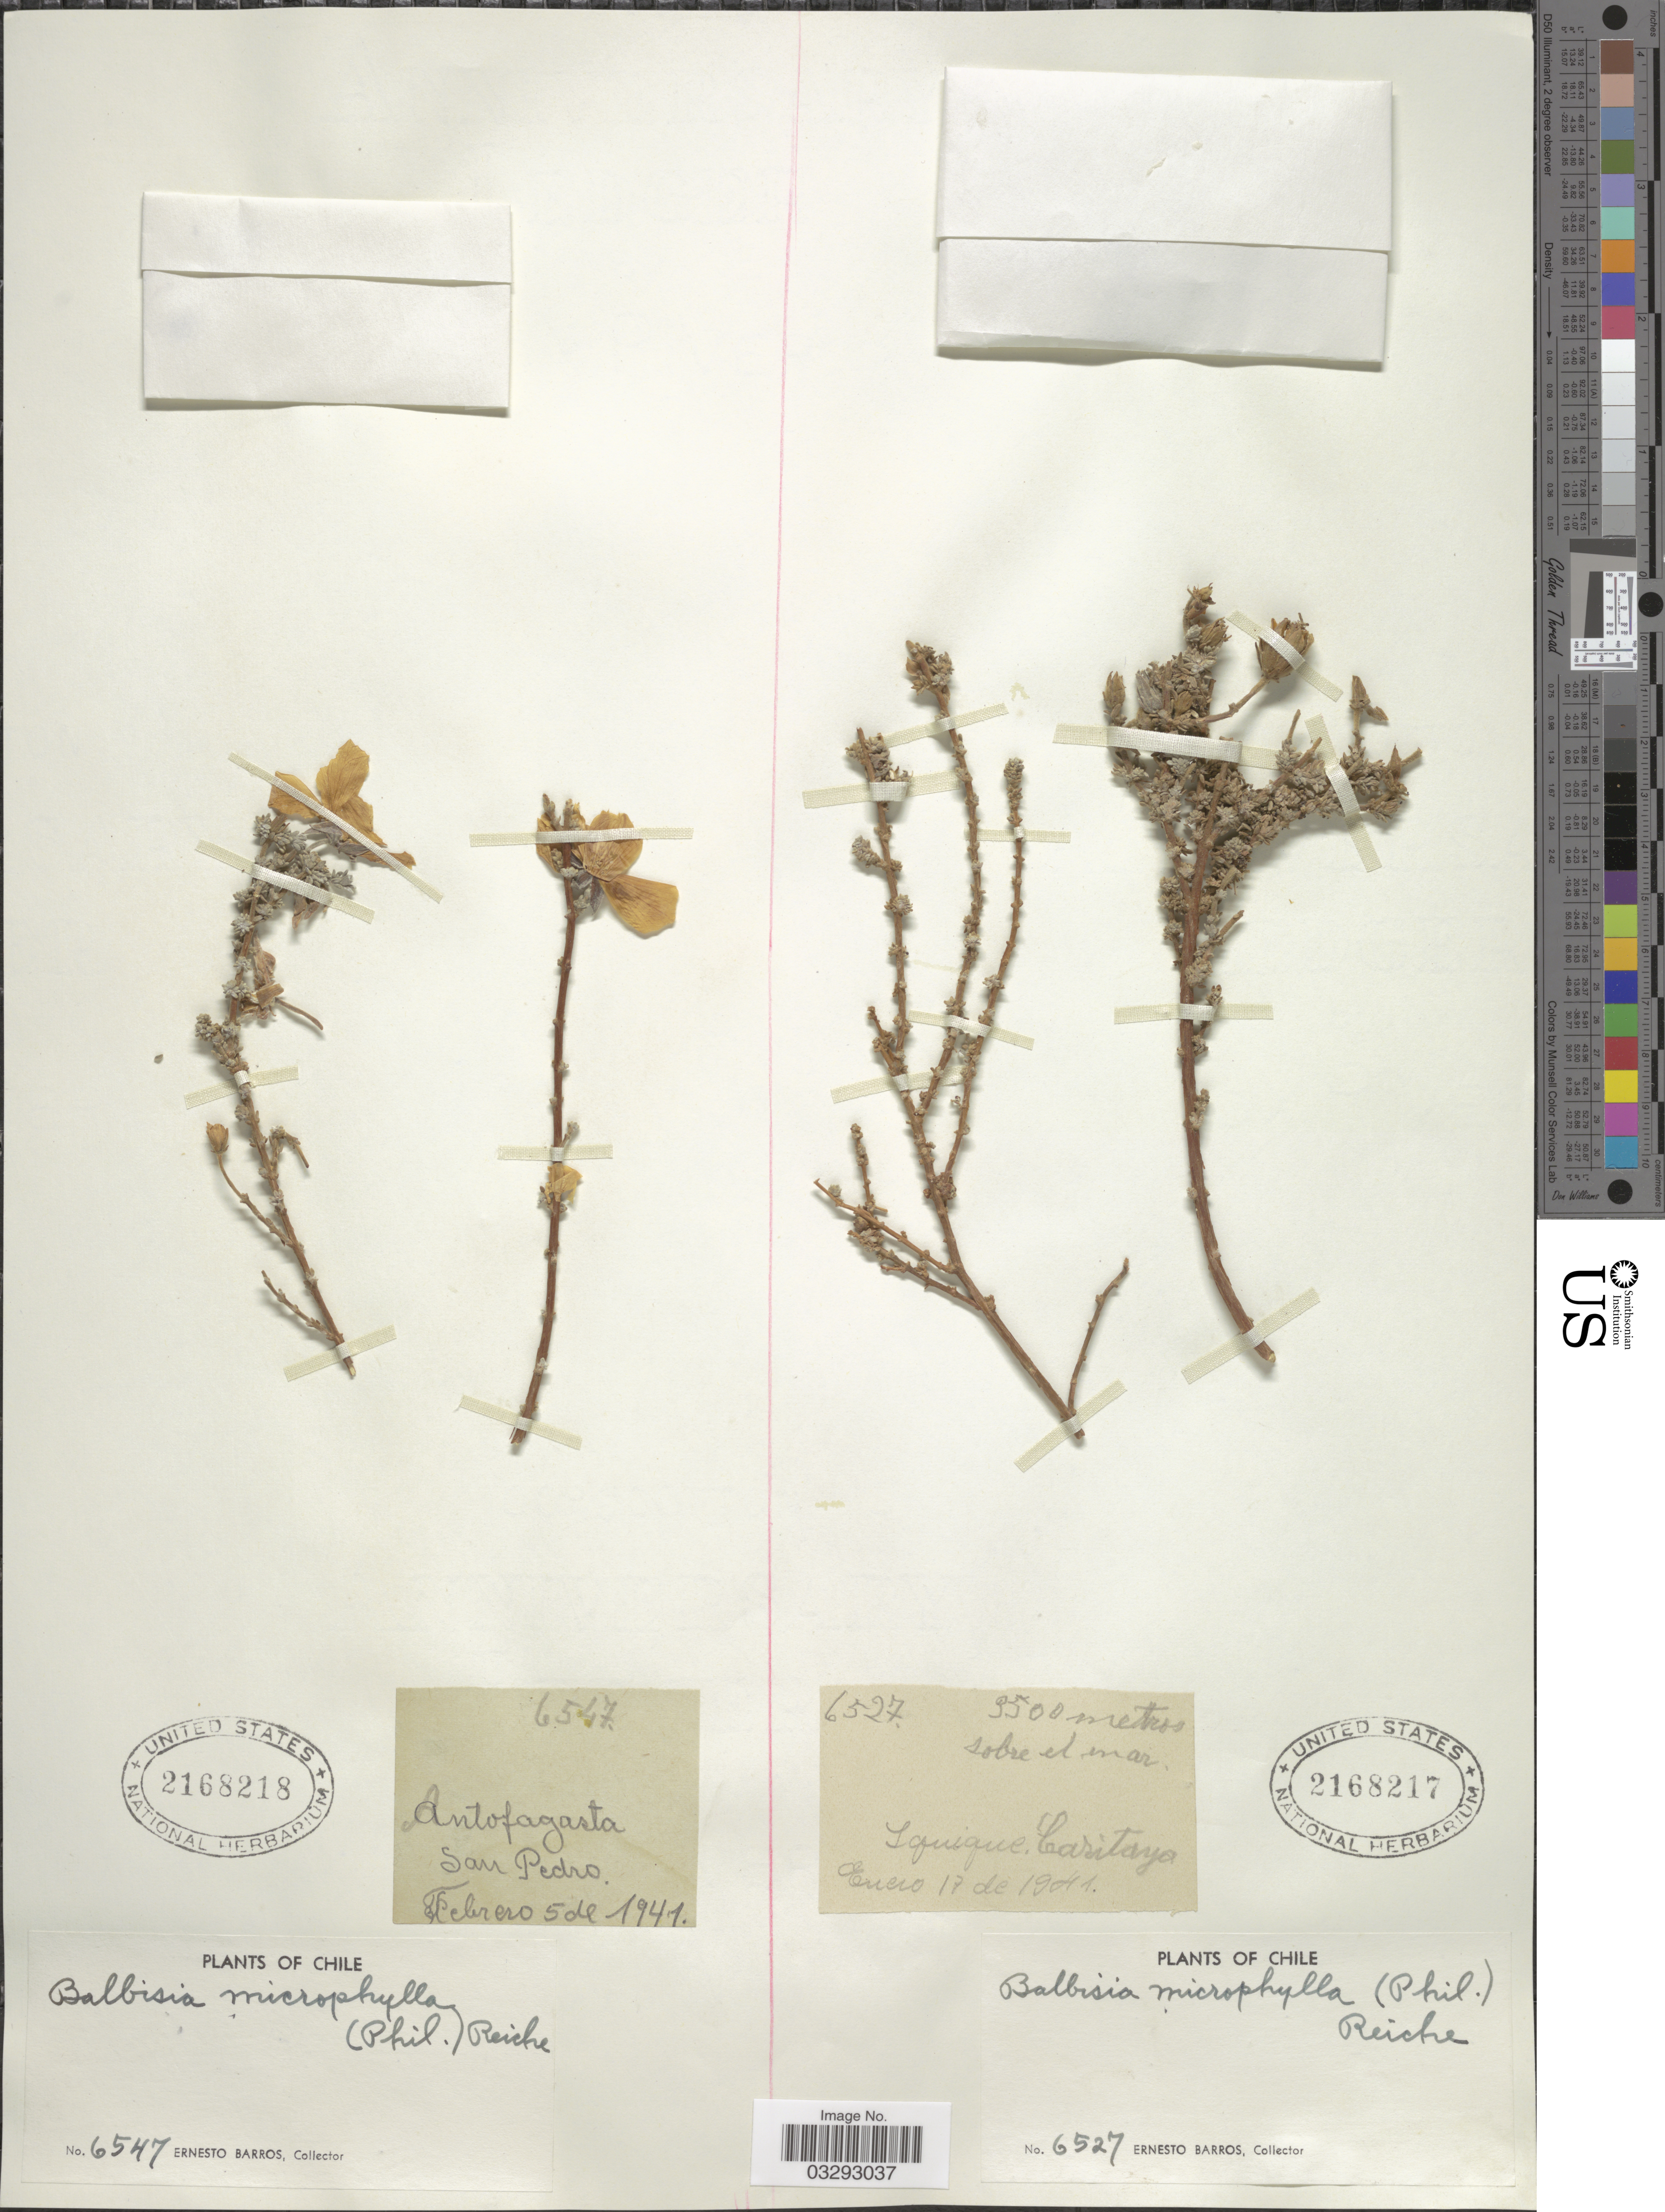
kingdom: Plantae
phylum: Tracheophyta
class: Magnoliopsida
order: Geraniales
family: Vivianiaceae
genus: Balbisia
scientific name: Balbisia microphylla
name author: Reiche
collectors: E. Barros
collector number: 6547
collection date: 1941-02-05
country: Chile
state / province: Antofagasta (II)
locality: San Pedro.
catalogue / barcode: US 2168218